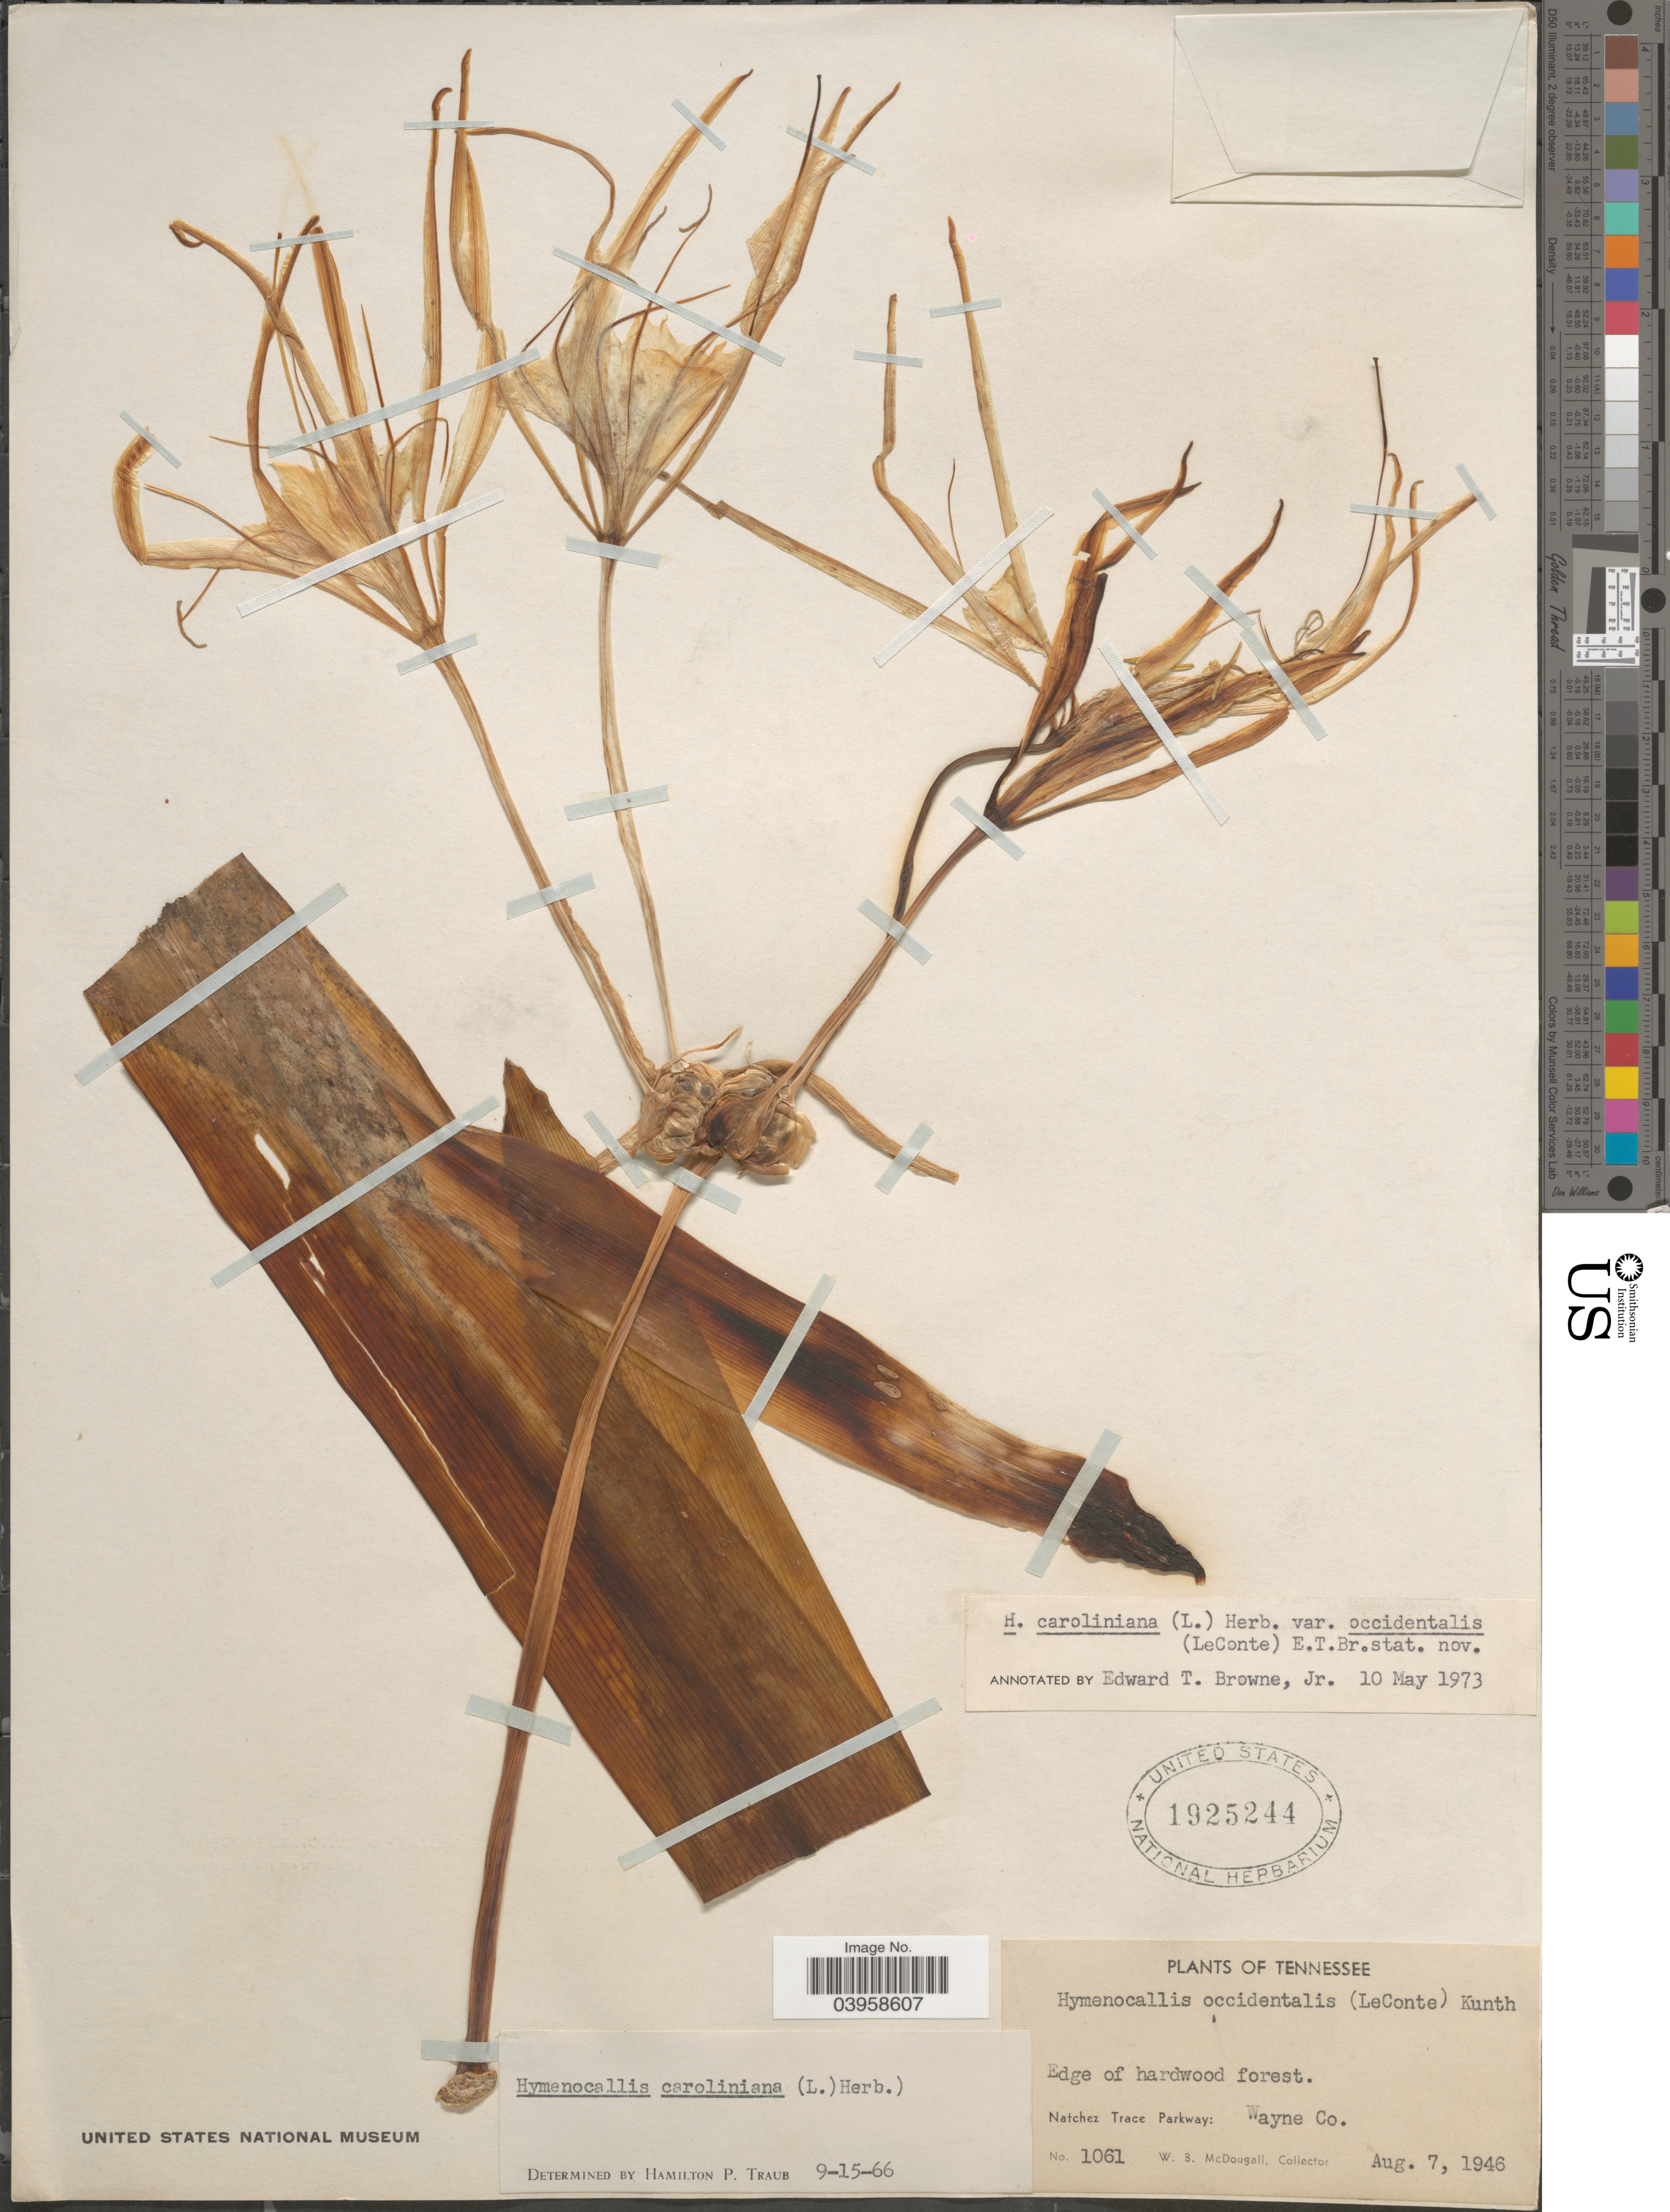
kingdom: Plantae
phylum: Tracheophyta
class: Liliopsida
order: Asparagales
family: Amaryllidaceae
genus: Hymenocallis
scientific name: Hymenocallis caroliniana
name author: (L.) Herb.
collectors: W. B. McDougall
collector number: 1061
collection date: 1946-08-07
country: United States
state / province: Tennessee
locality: Edge of hardwood forest. Natchez Trace Parkway: Wayne Co.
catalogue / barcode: US 1925244